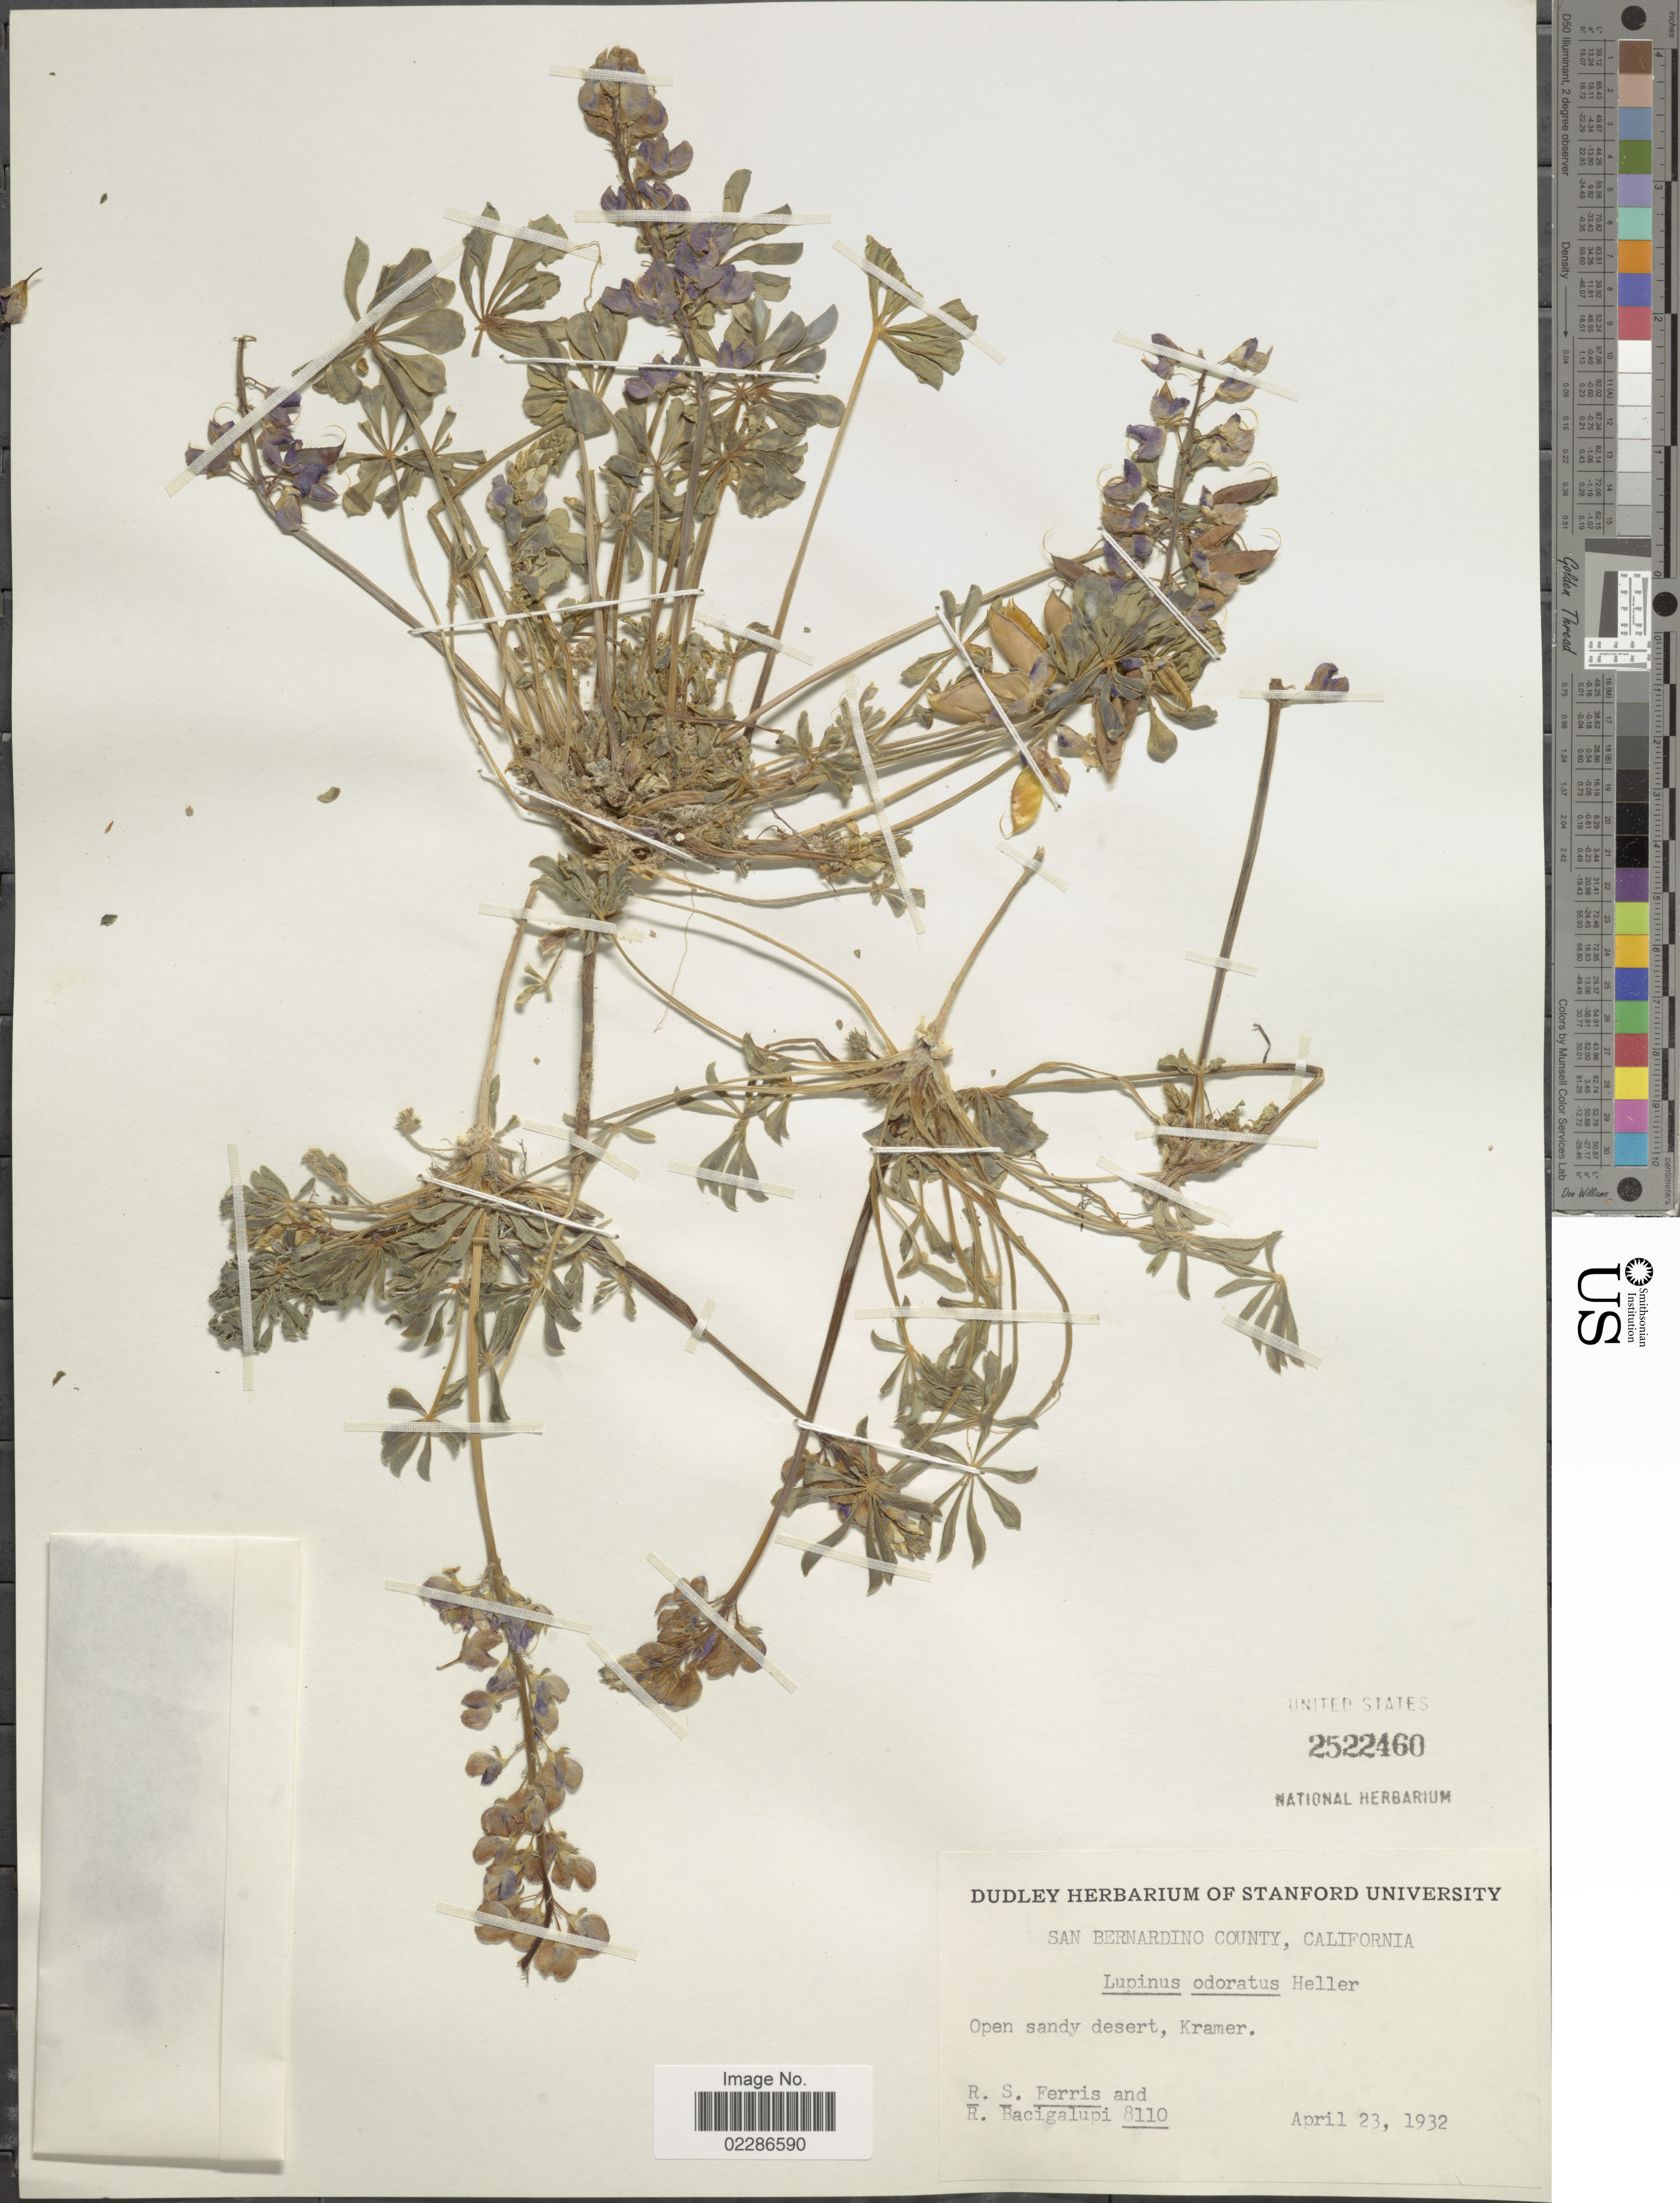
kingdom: Plantae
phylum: Tracheophyta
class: Magnoliopsida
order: Fabales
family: Fabaceae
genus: Lupinus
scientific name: Lupinus odoratus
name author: A. Heller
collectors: R. S. Ferris & R. Bacigalupi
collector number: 8110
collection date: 1932-04-23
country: United States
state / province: California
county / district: San Bernardino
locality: San Bernardino County, Open sandy deseert, Kramer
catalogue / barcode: US 2522460